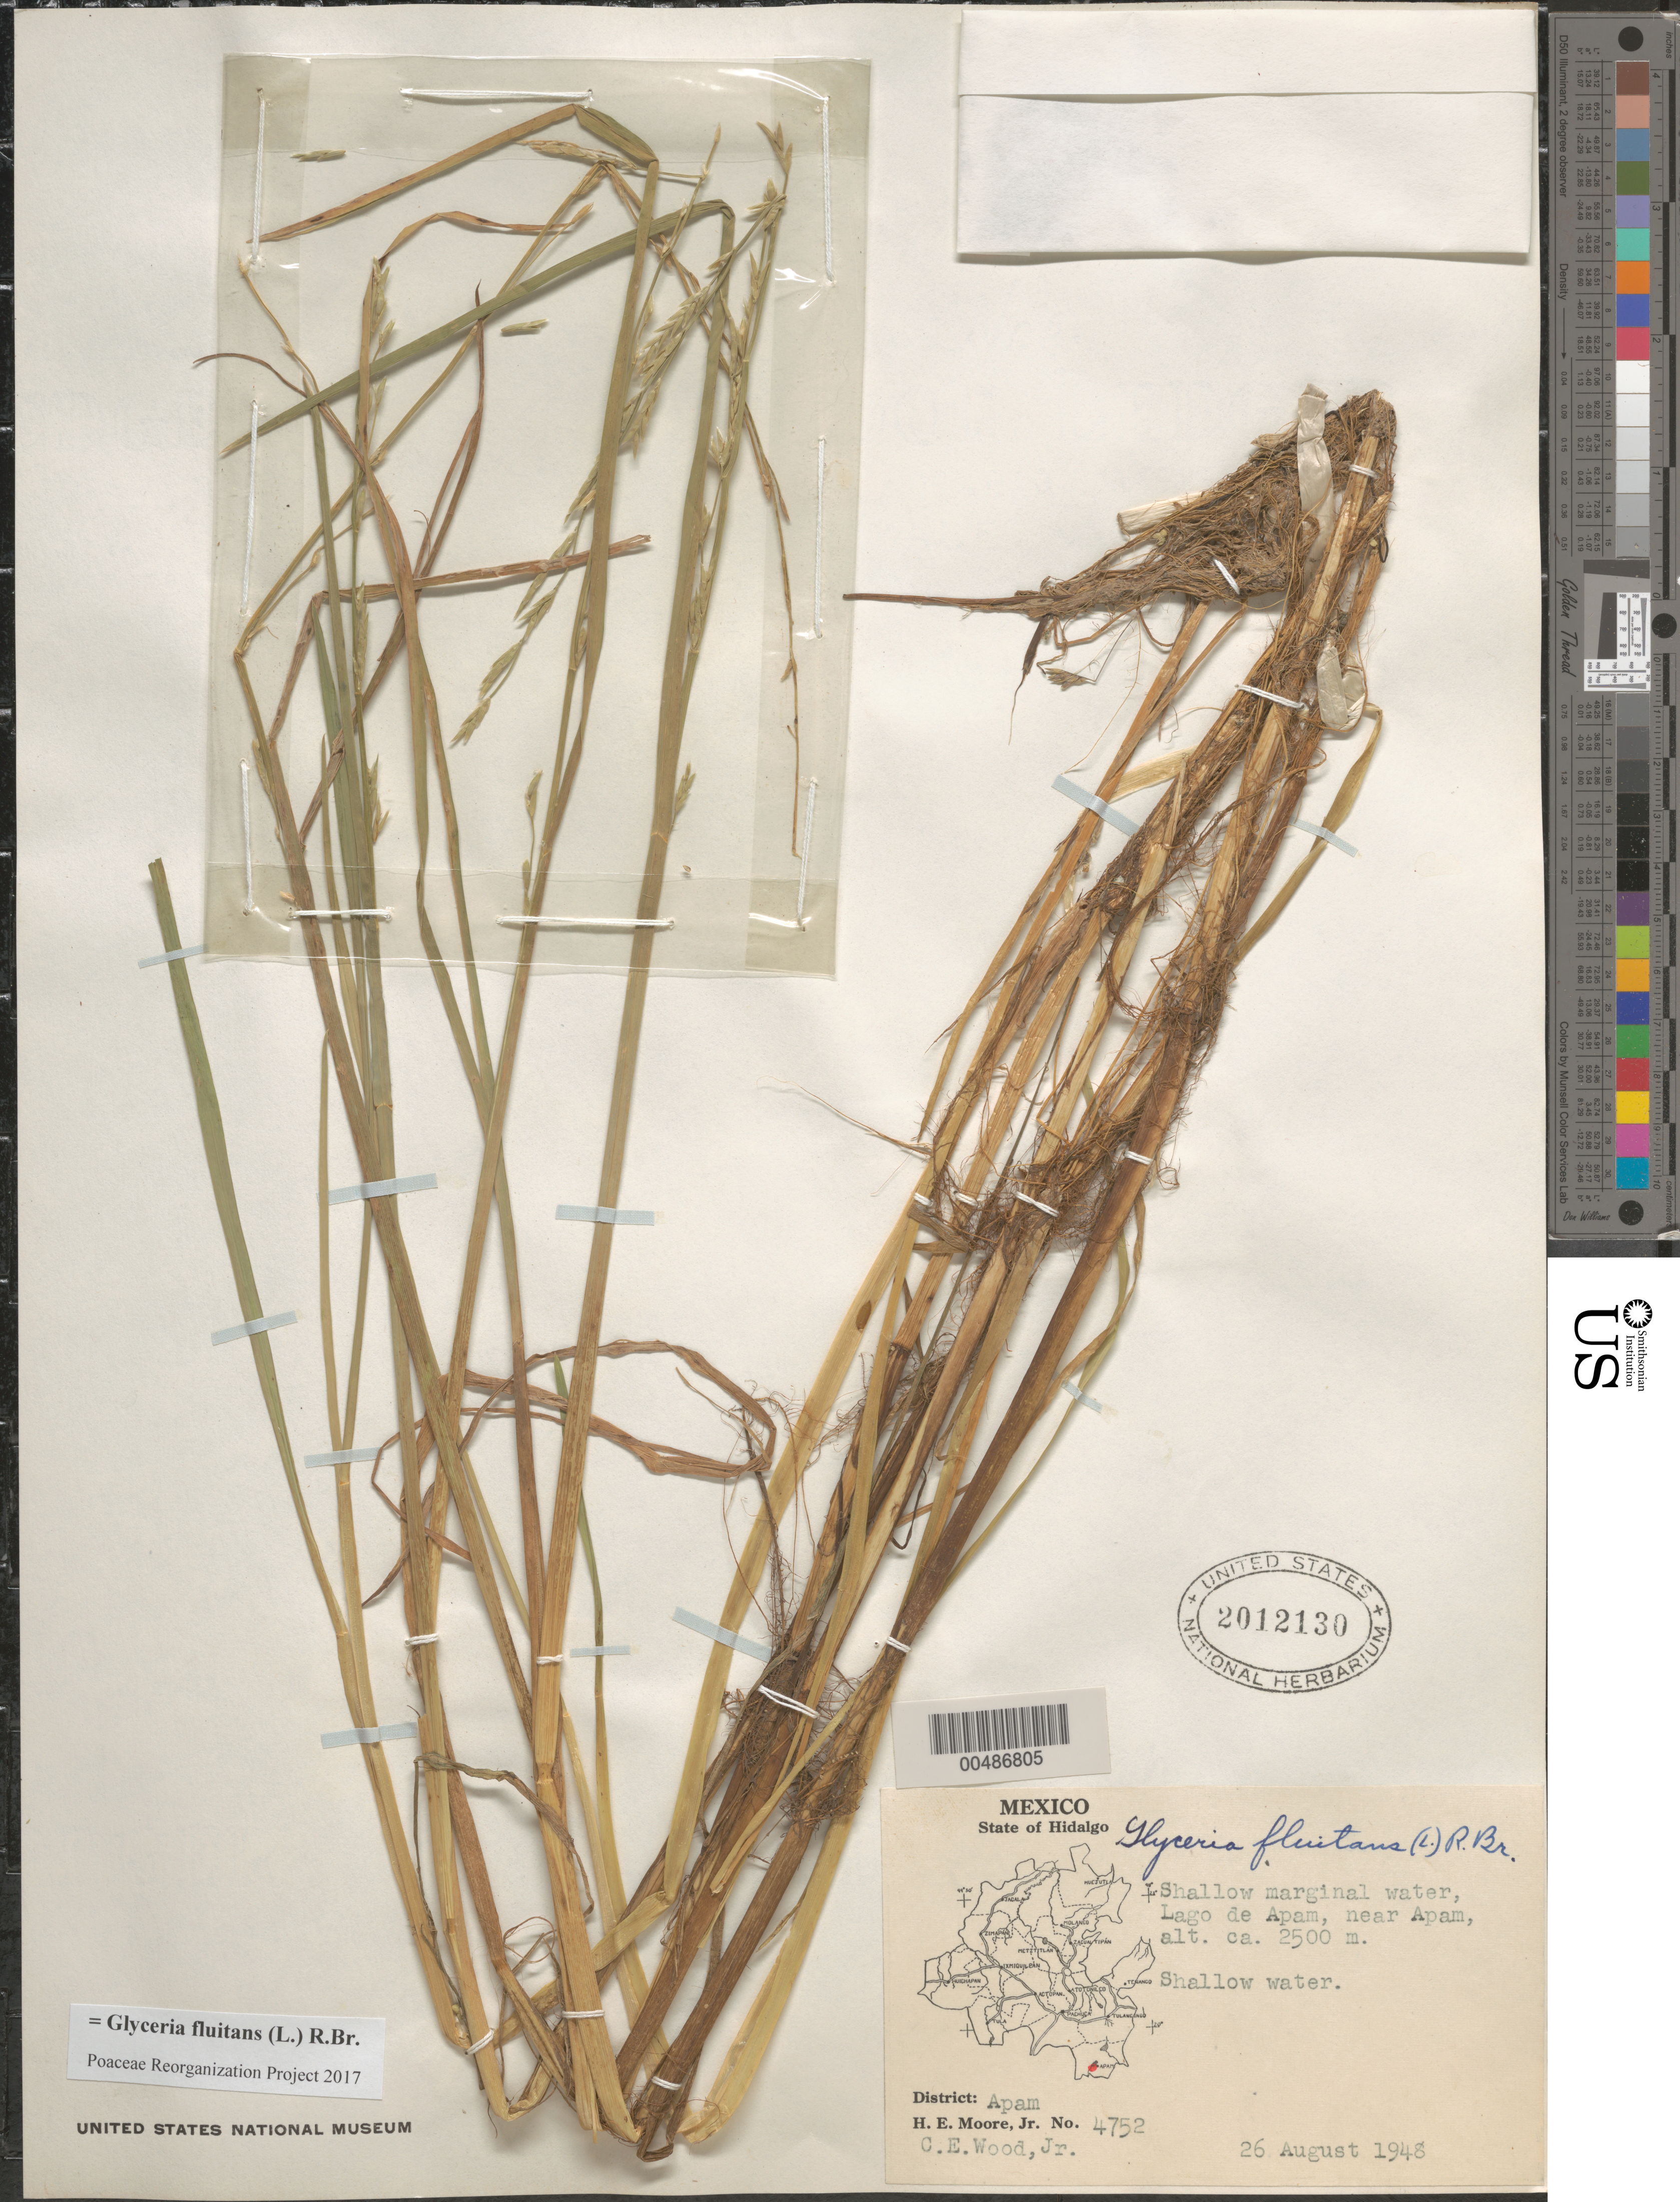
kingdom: Plantae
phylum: Tracheophyta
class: Liliopsida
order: Poales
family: Poaceae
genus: Glyceria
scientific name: Glyceria fluitans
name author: (L.) R. Br.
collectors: H. E. Moore & C. Wood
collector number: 4752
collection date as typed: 26 Aug 1948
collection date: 1948-08-26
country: Mexico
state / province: Hidalgo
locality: Lago de Apam, near Apam, Dist: Apam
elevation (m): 2500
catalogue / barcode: US 2012130